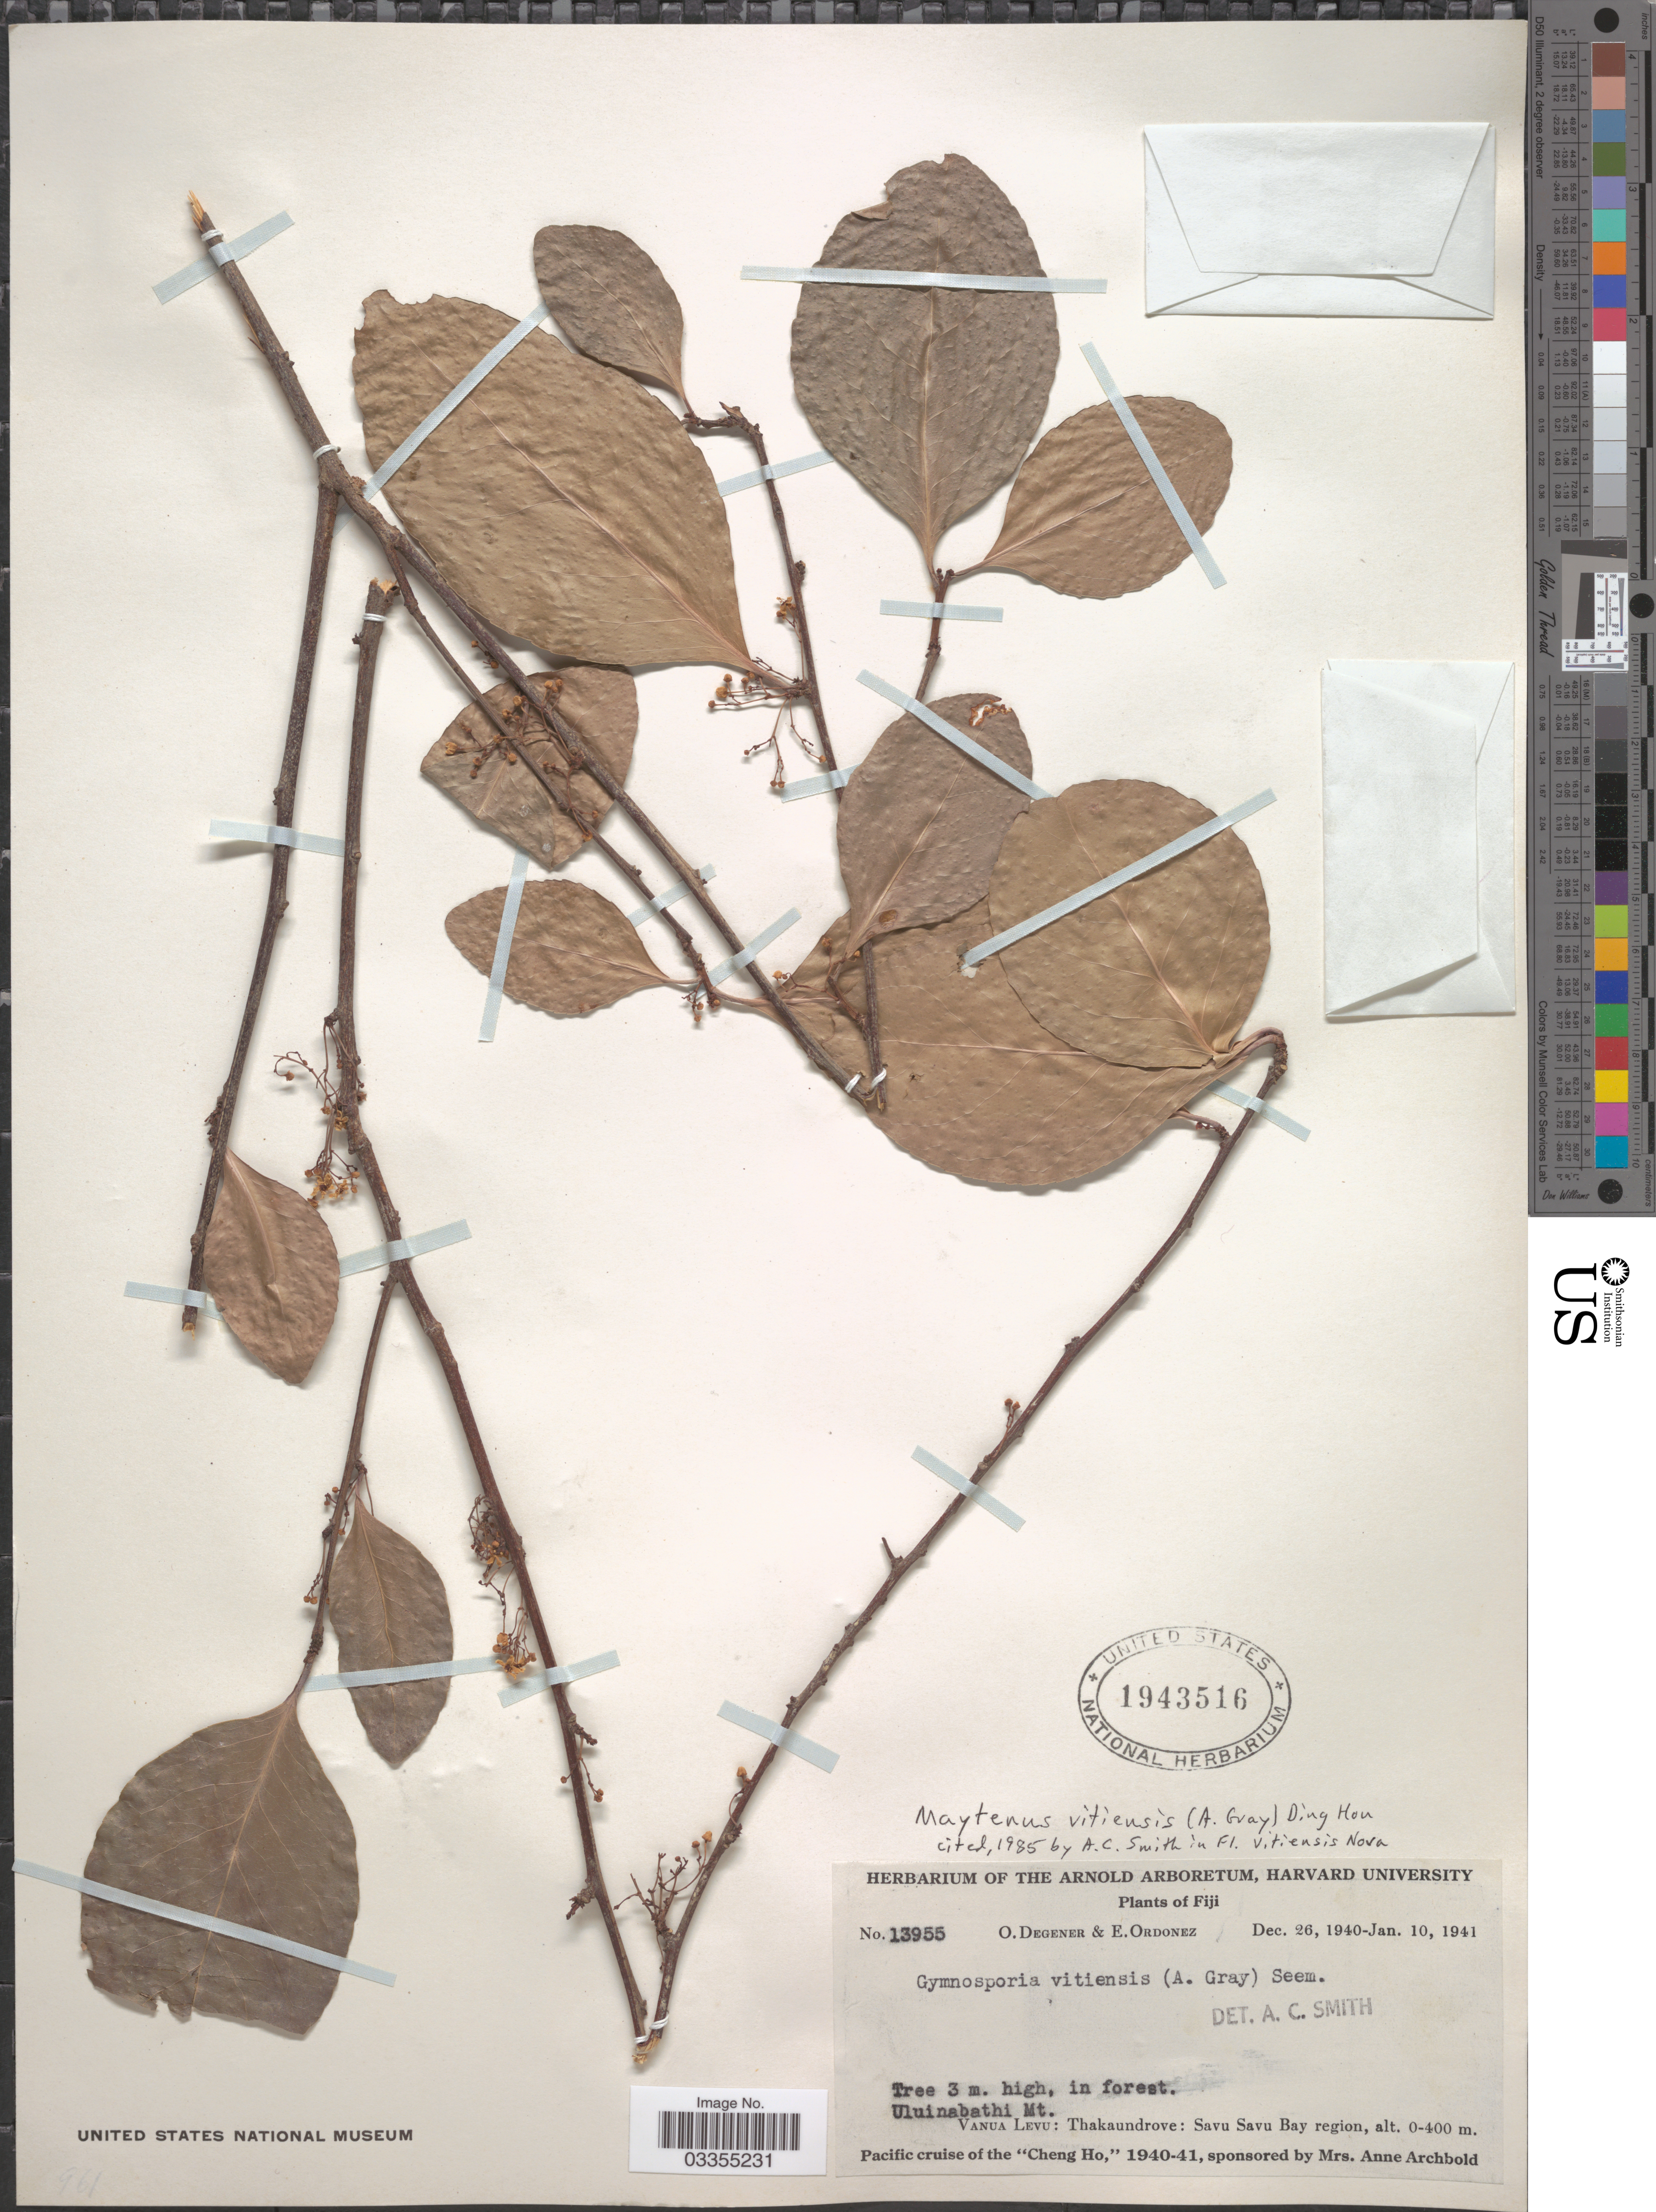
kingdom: Plantae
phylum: Tracheophyta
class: Magnoliopsida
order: Celastrales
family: Celastraceae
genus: Gymnosporia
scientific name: Gymnosporia vitiensis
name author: Seem.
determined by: Wagner, W. L., (BOT), Smithsonian Institution - National Museum of Natural History (UNITED STATES)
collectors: O. Degener & E. Ordonez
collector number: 13955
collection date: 1940-12-26/1941-01-10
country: Fiji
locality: Vanua Levu: Thakaundrove: Savu Savu Bay region.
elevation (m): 0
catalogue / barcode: US 1943516